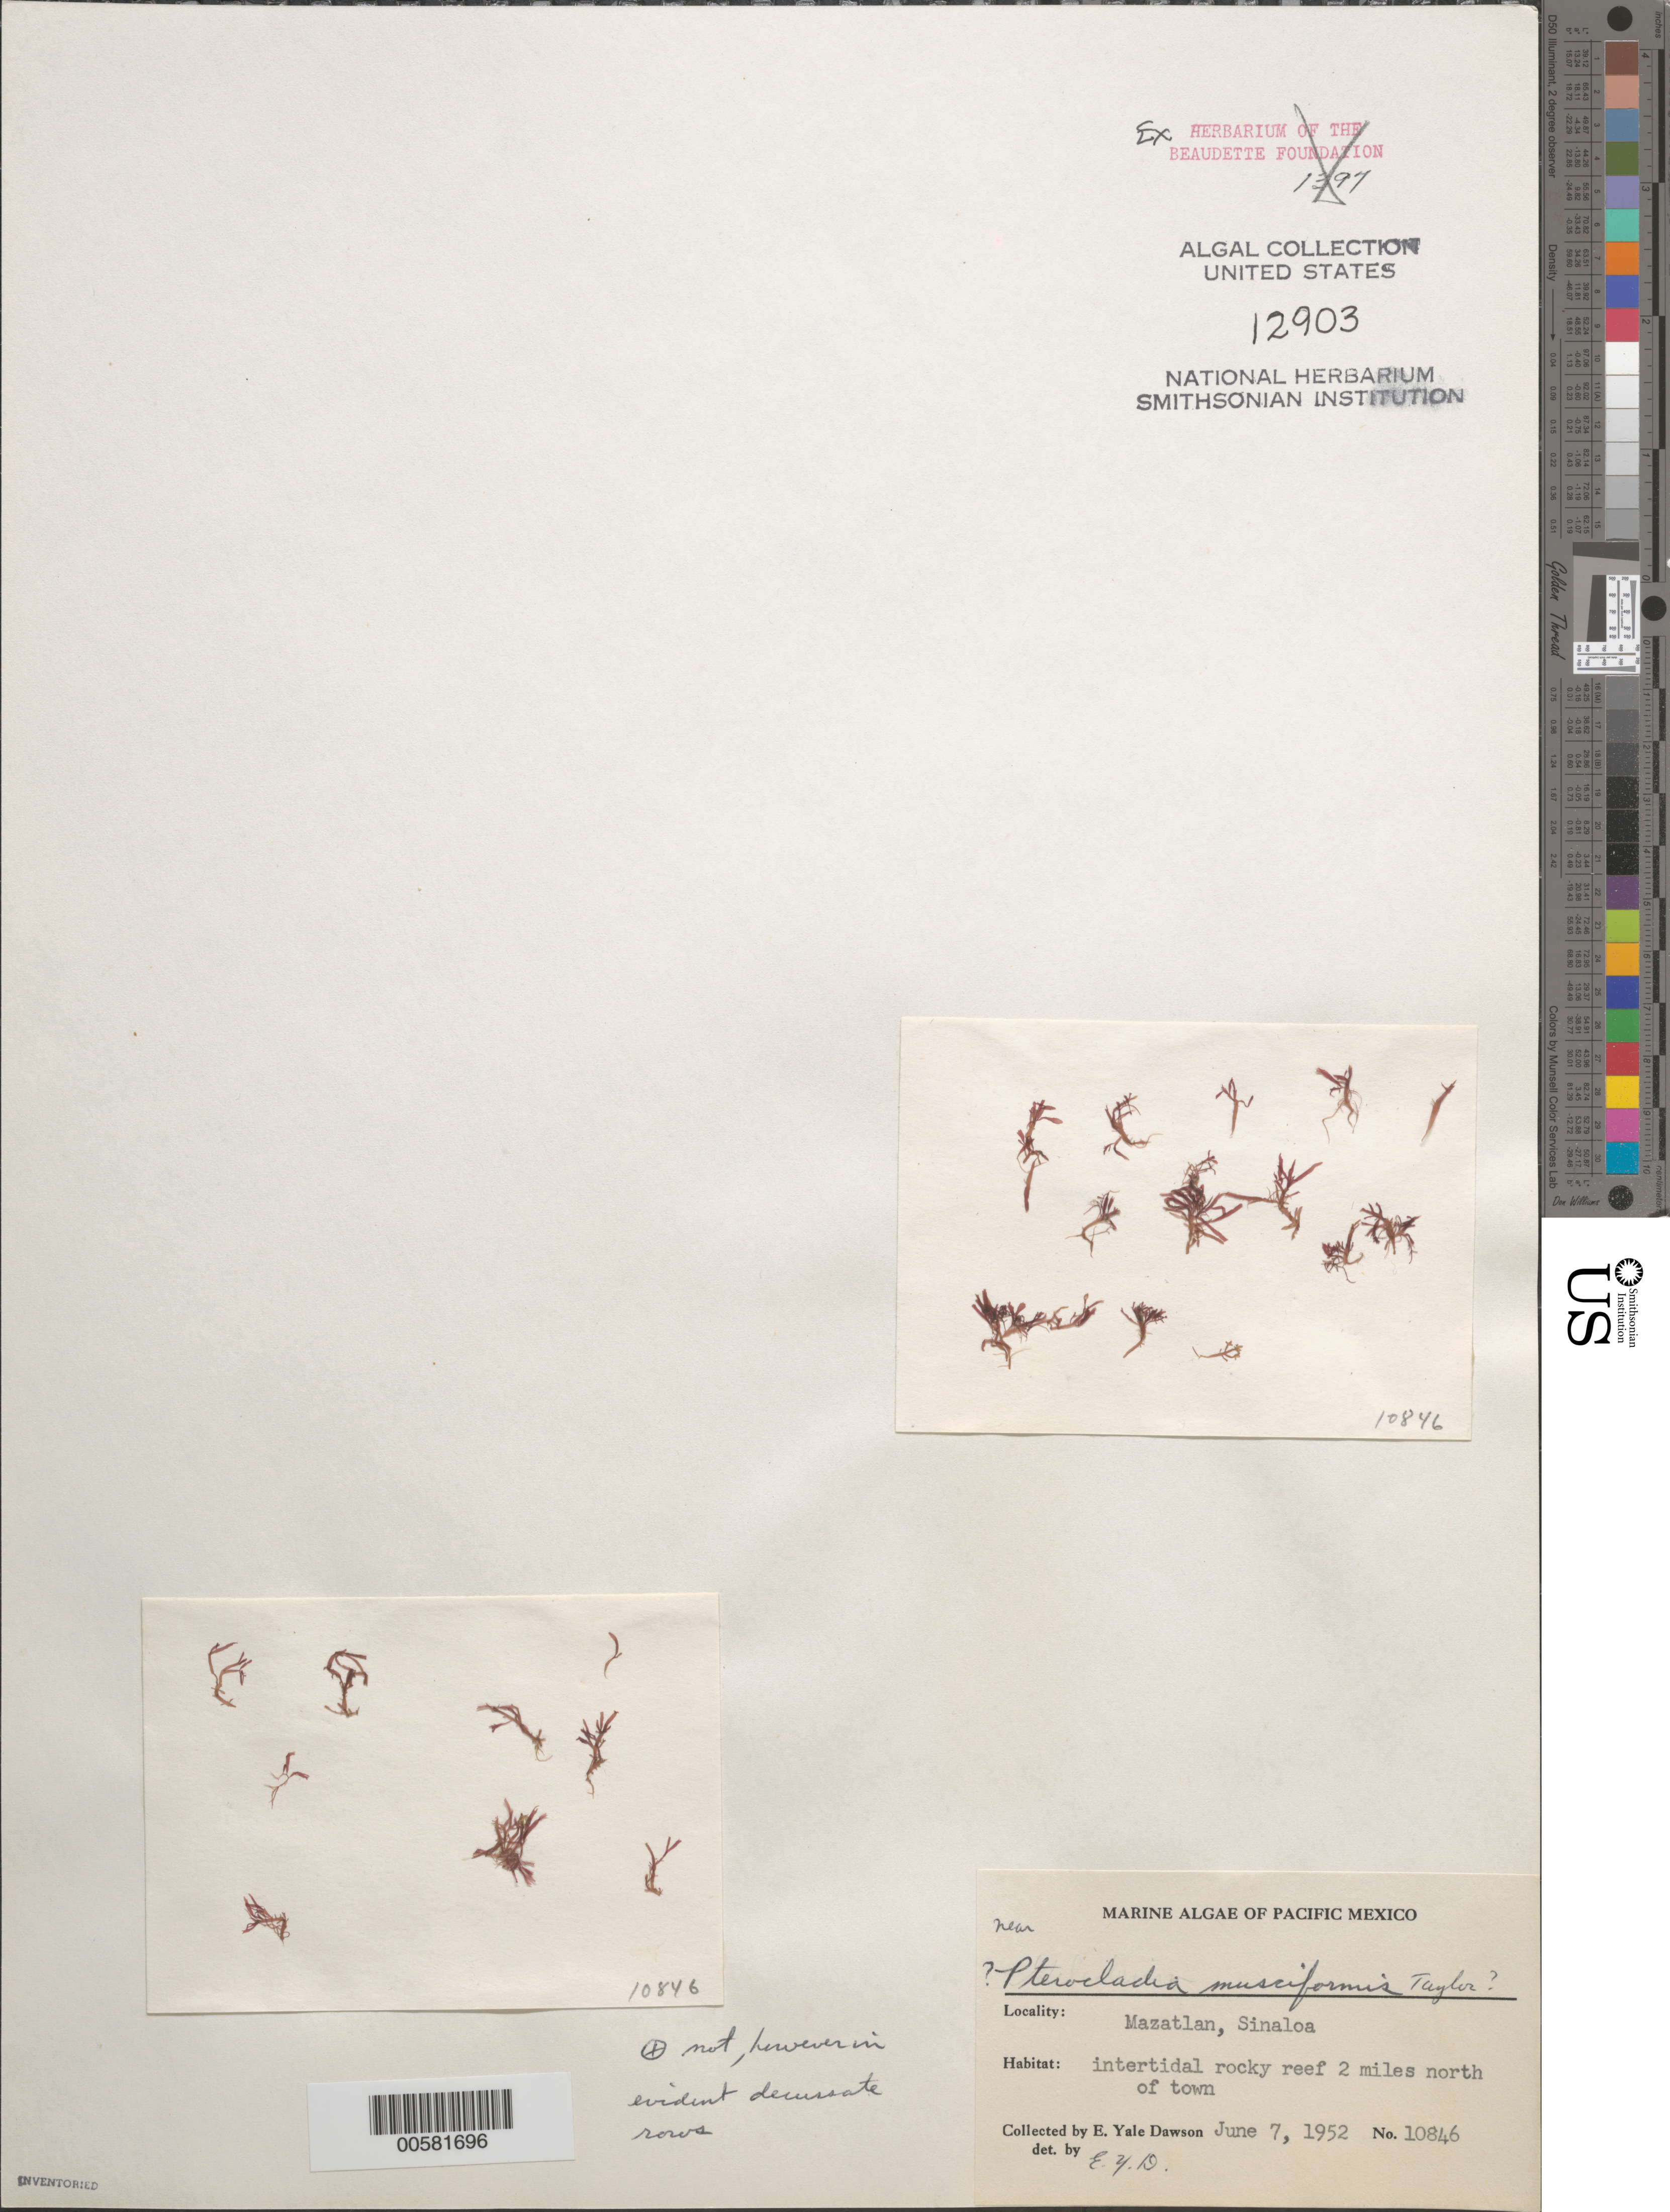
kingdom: Plantae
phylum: Rhodophyta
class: Florideophyceae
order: Gelidiales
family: Pterocladiaceae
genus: Pterocladia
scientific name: Pterocladia musciformis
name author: W.R. Taylor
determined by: Dawson, E. Y.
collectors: E. Y. Dawson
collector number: EYD 10846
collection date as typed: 07 Jun 1952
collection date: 1952-06-07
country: Mexico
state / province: Sinaloa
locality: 2 miles north of Mazatlan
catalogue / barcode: US 12903